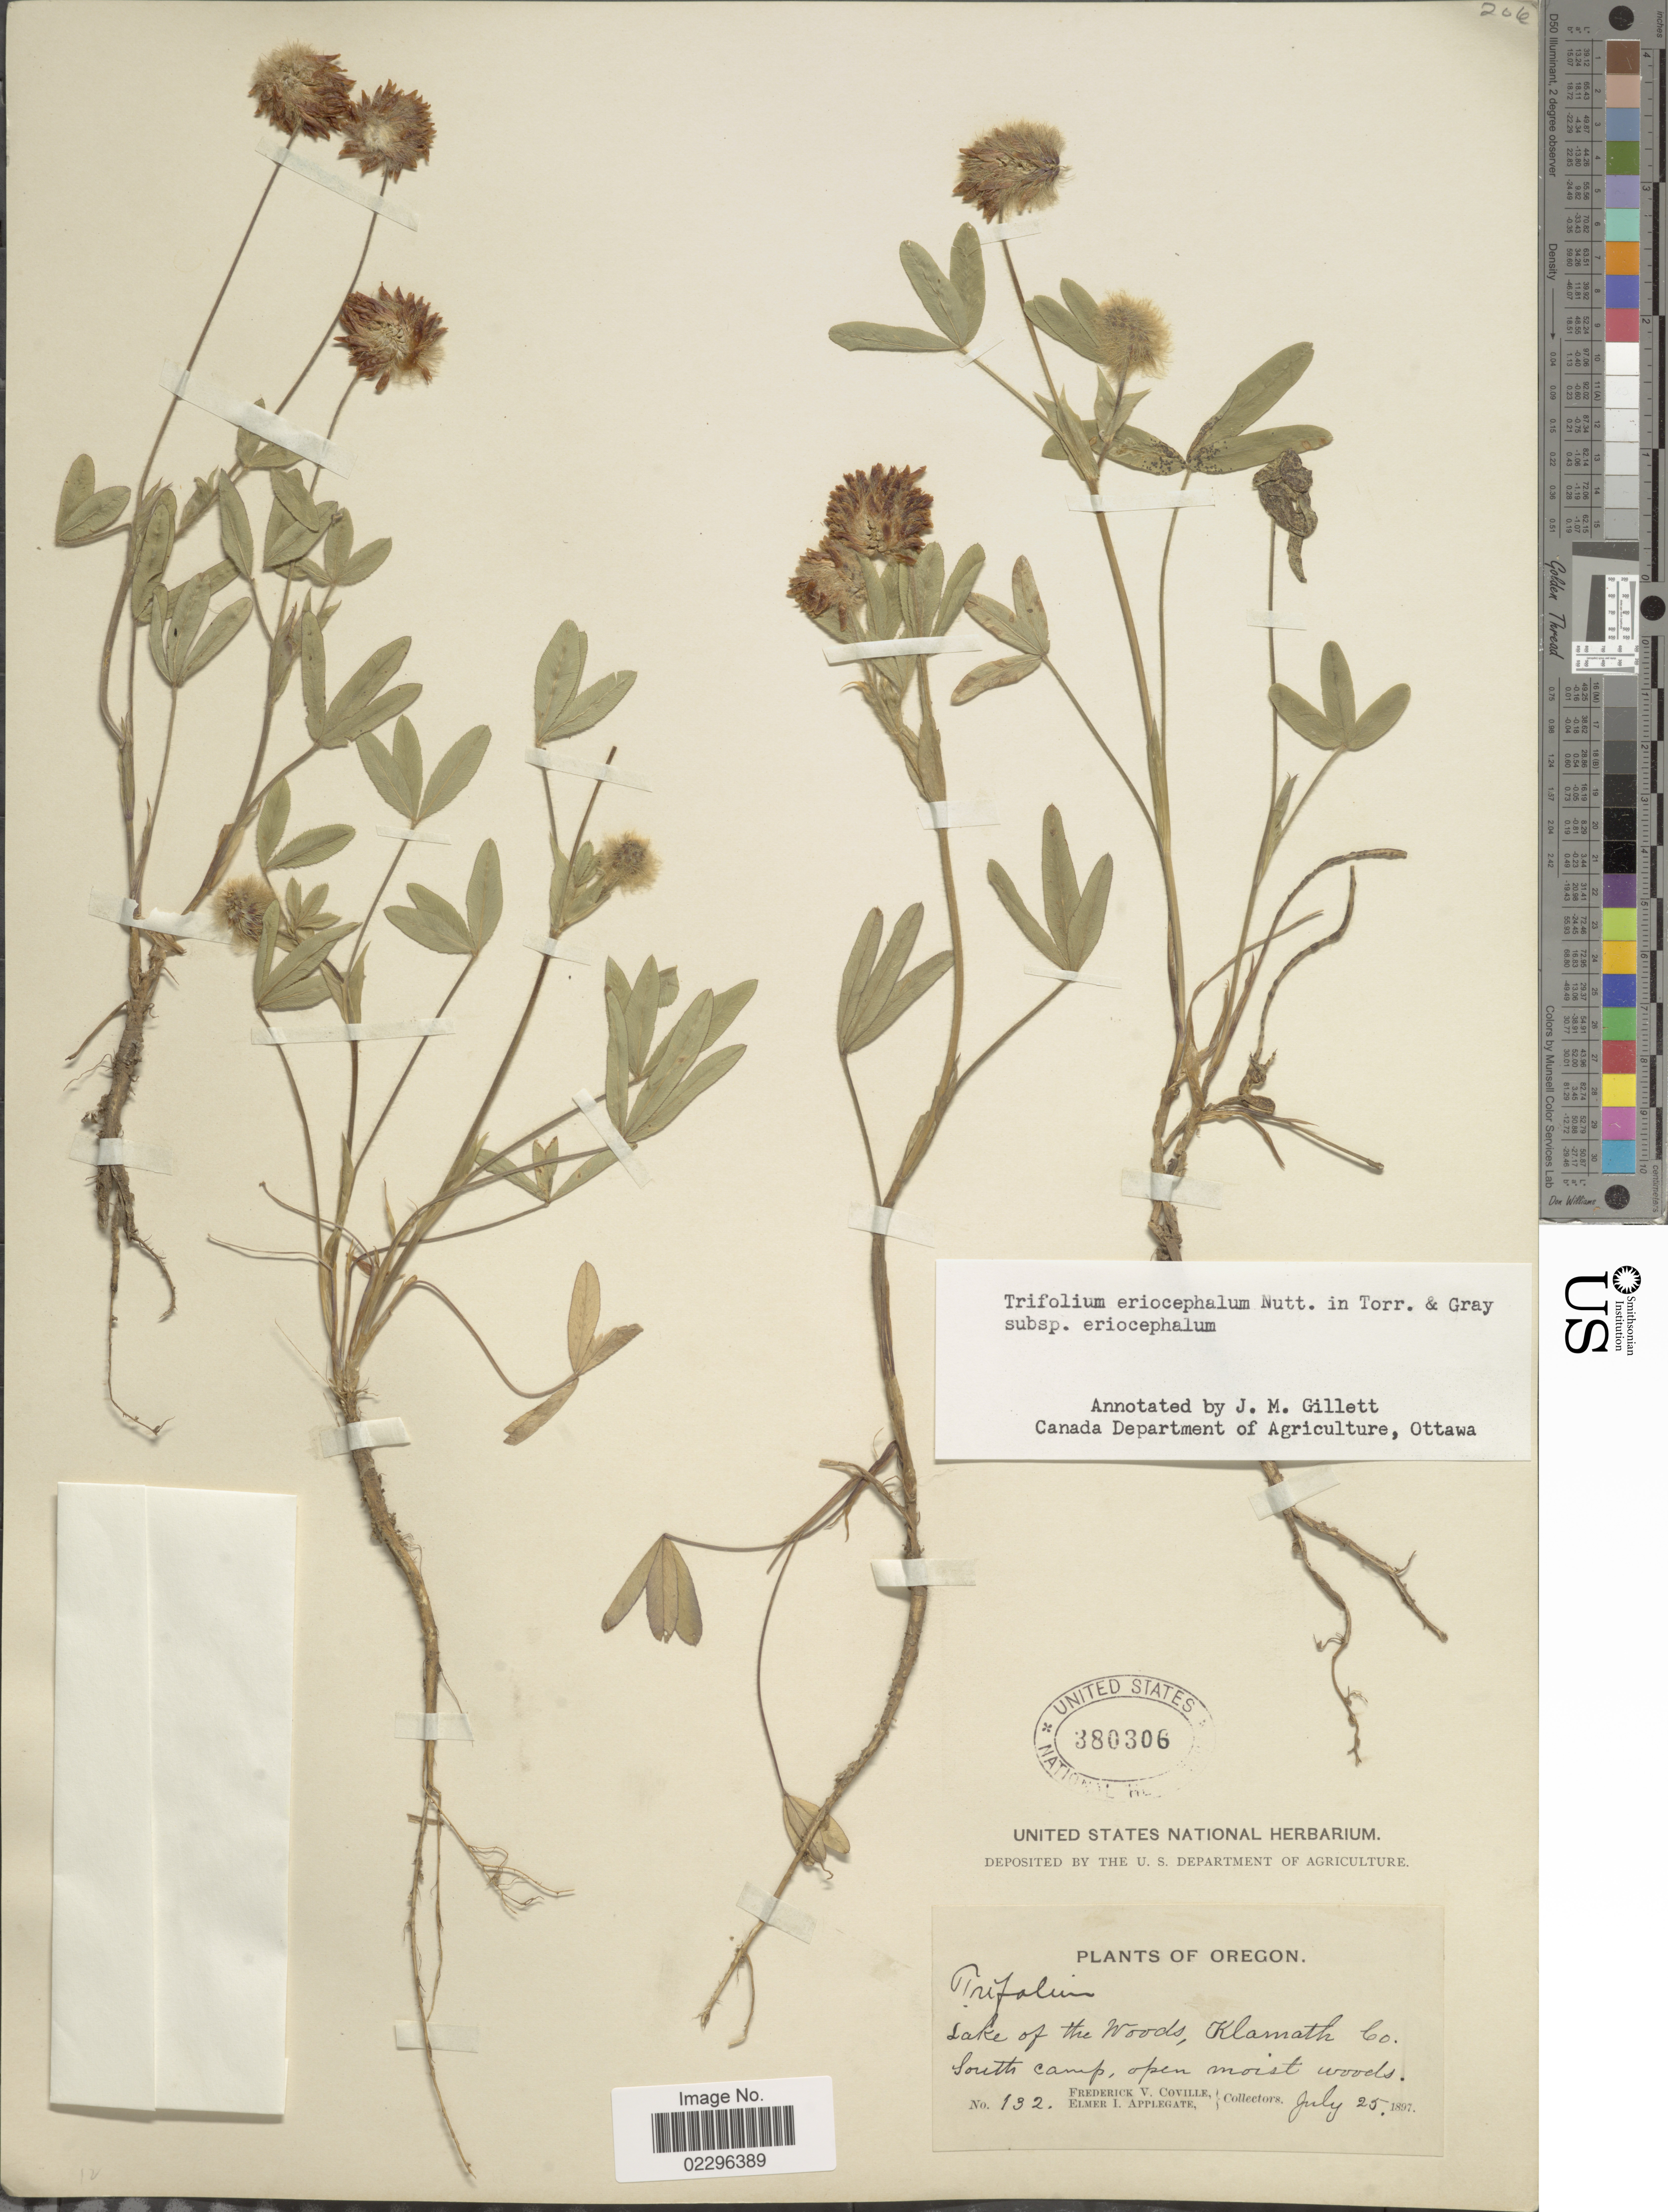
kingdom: Plantae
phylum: Tracheophyta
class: Magnoliopsida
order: Fabales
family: Fabaceae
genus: Trifolium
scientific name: Trifolium eriocephalum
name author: Nutt.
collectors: F. V. Coville & E. I. Applegate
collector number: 132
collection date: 1897-07-25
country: United States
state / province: Oregon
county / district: Klamath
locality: Lake of the Woods, Klamath Co. South Camp.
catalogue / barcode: US 380306